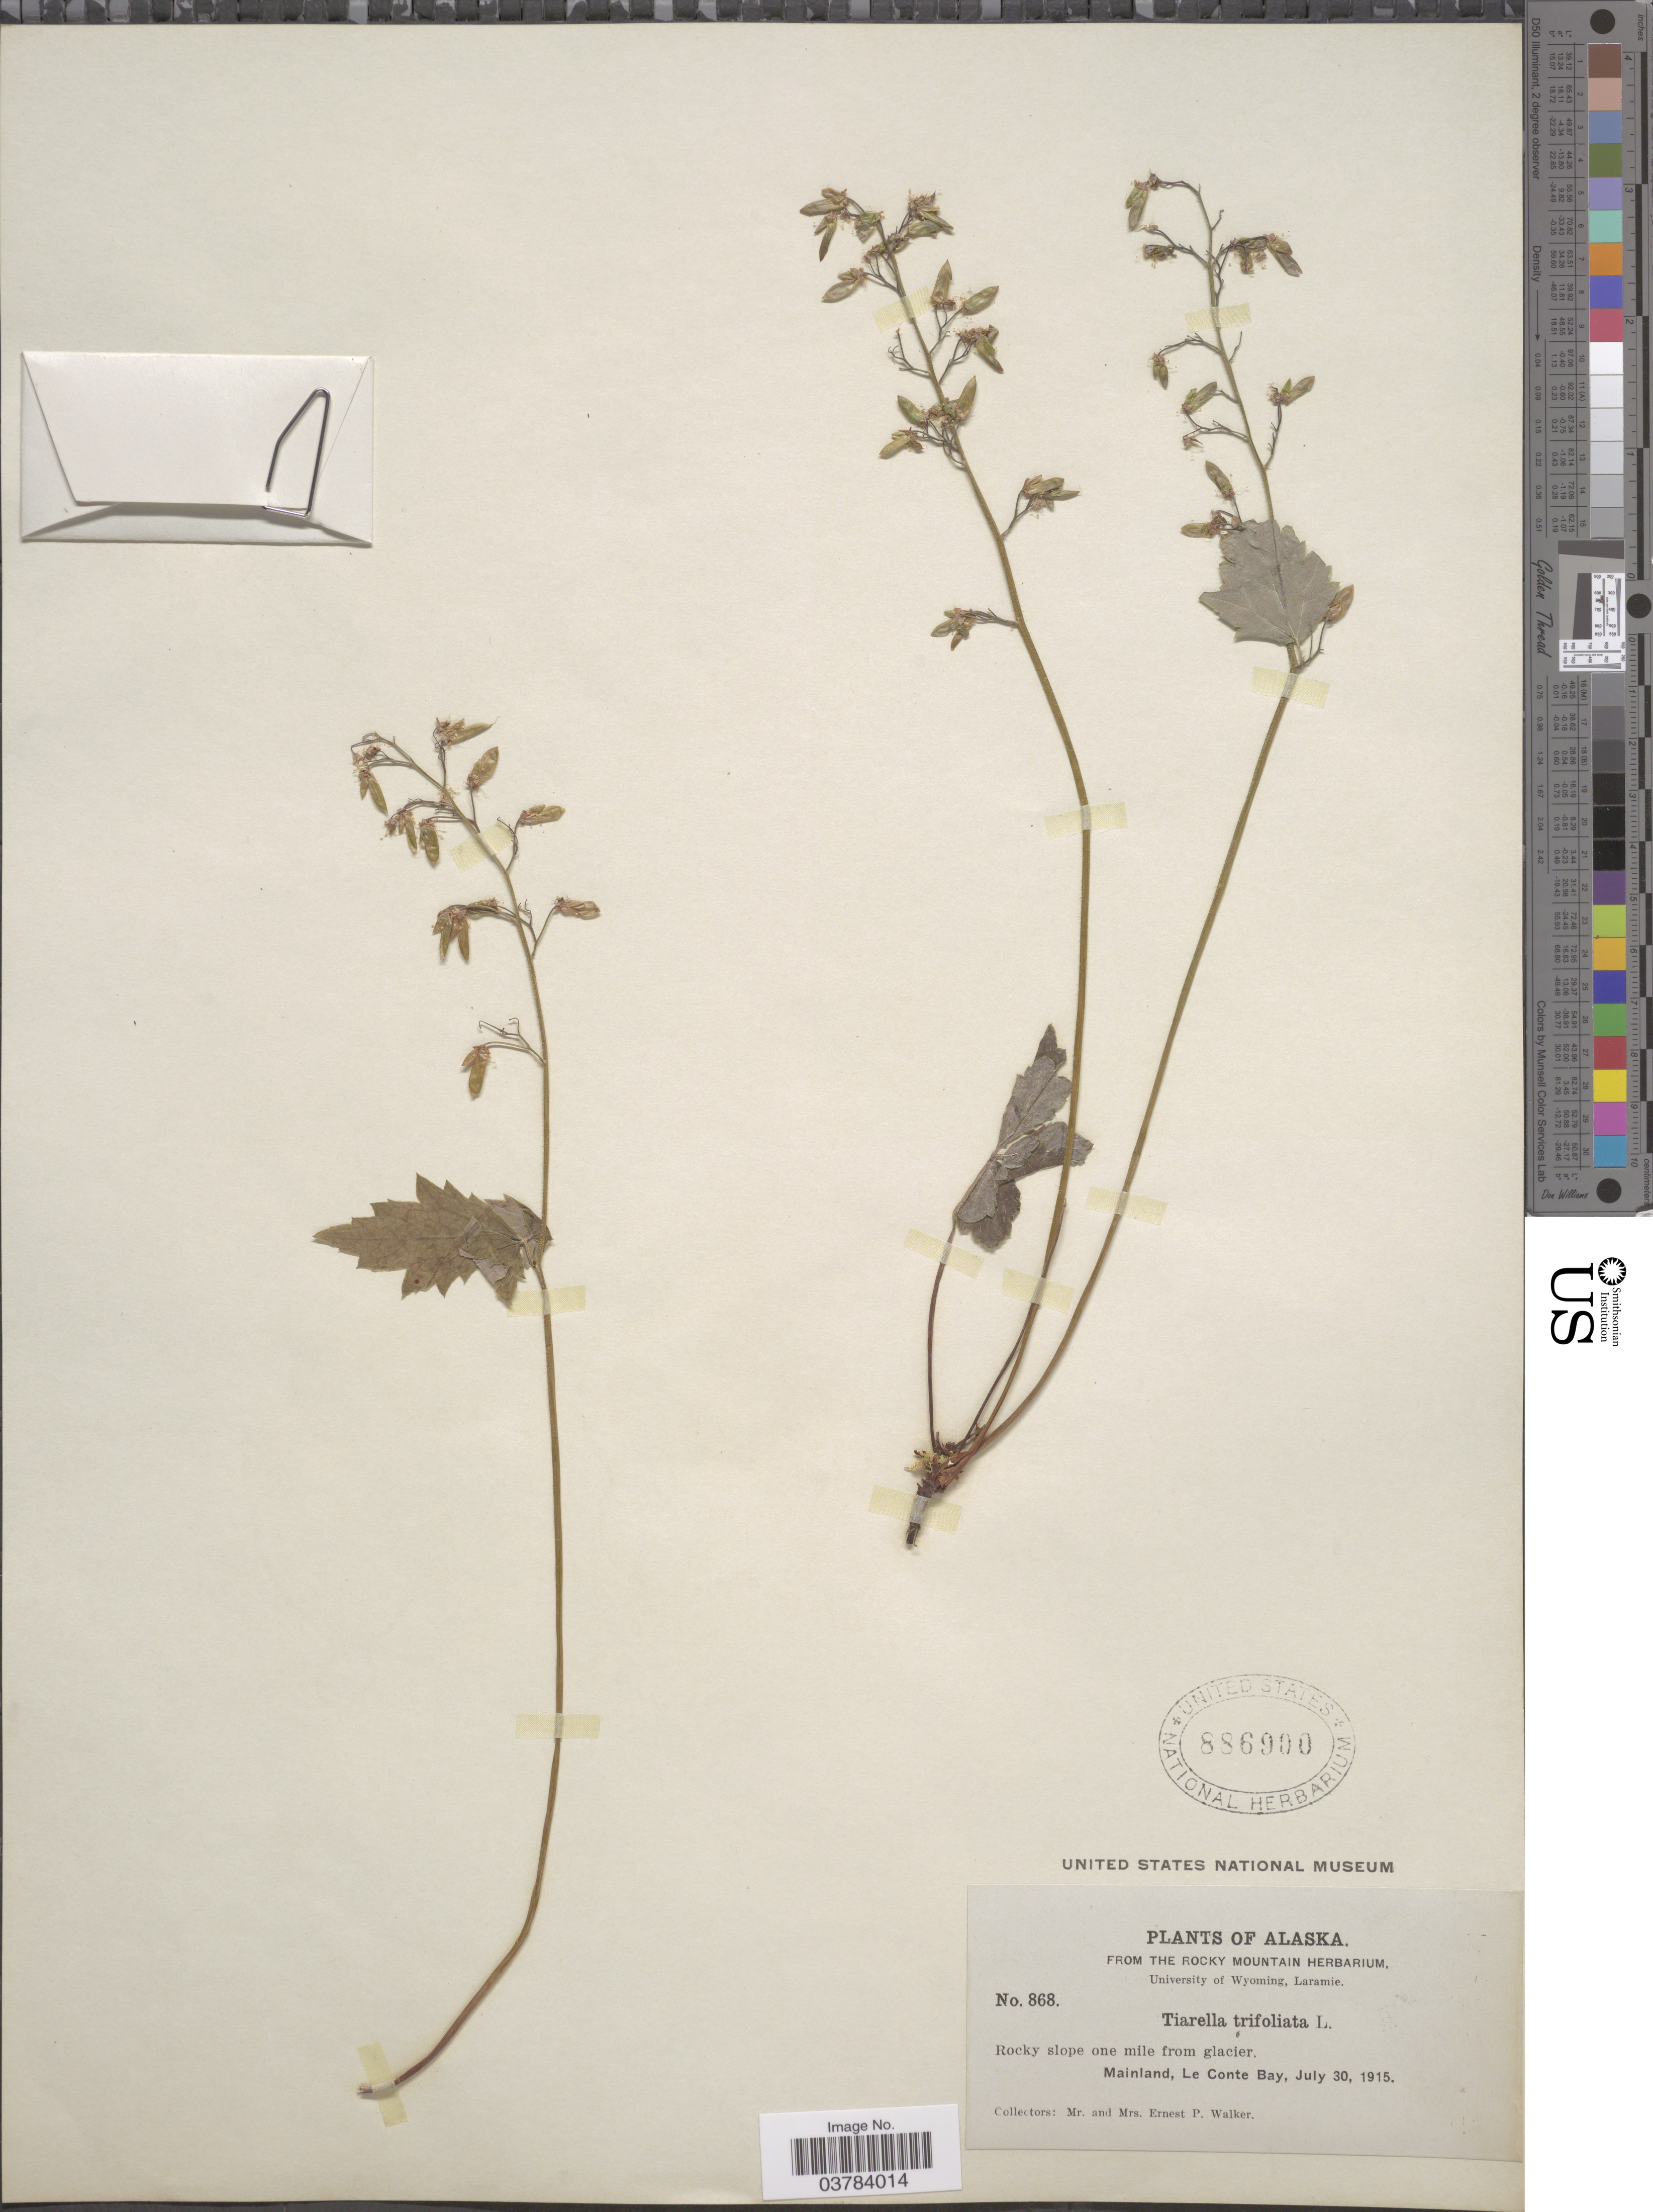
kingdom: Plantae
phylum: Tracheophyta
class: Magnoliopsida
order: Saxifragales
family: Saxifragaceae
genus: Tiarella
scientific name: Tiarella trifoliata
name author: L.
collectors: E. P. Walker & E. Walker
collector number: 868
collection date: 1915-07-30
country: United States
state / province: Alaska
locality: Rocky slope one mile from glacier. Mainland, Le Conte Bay.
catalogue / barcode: US 886900